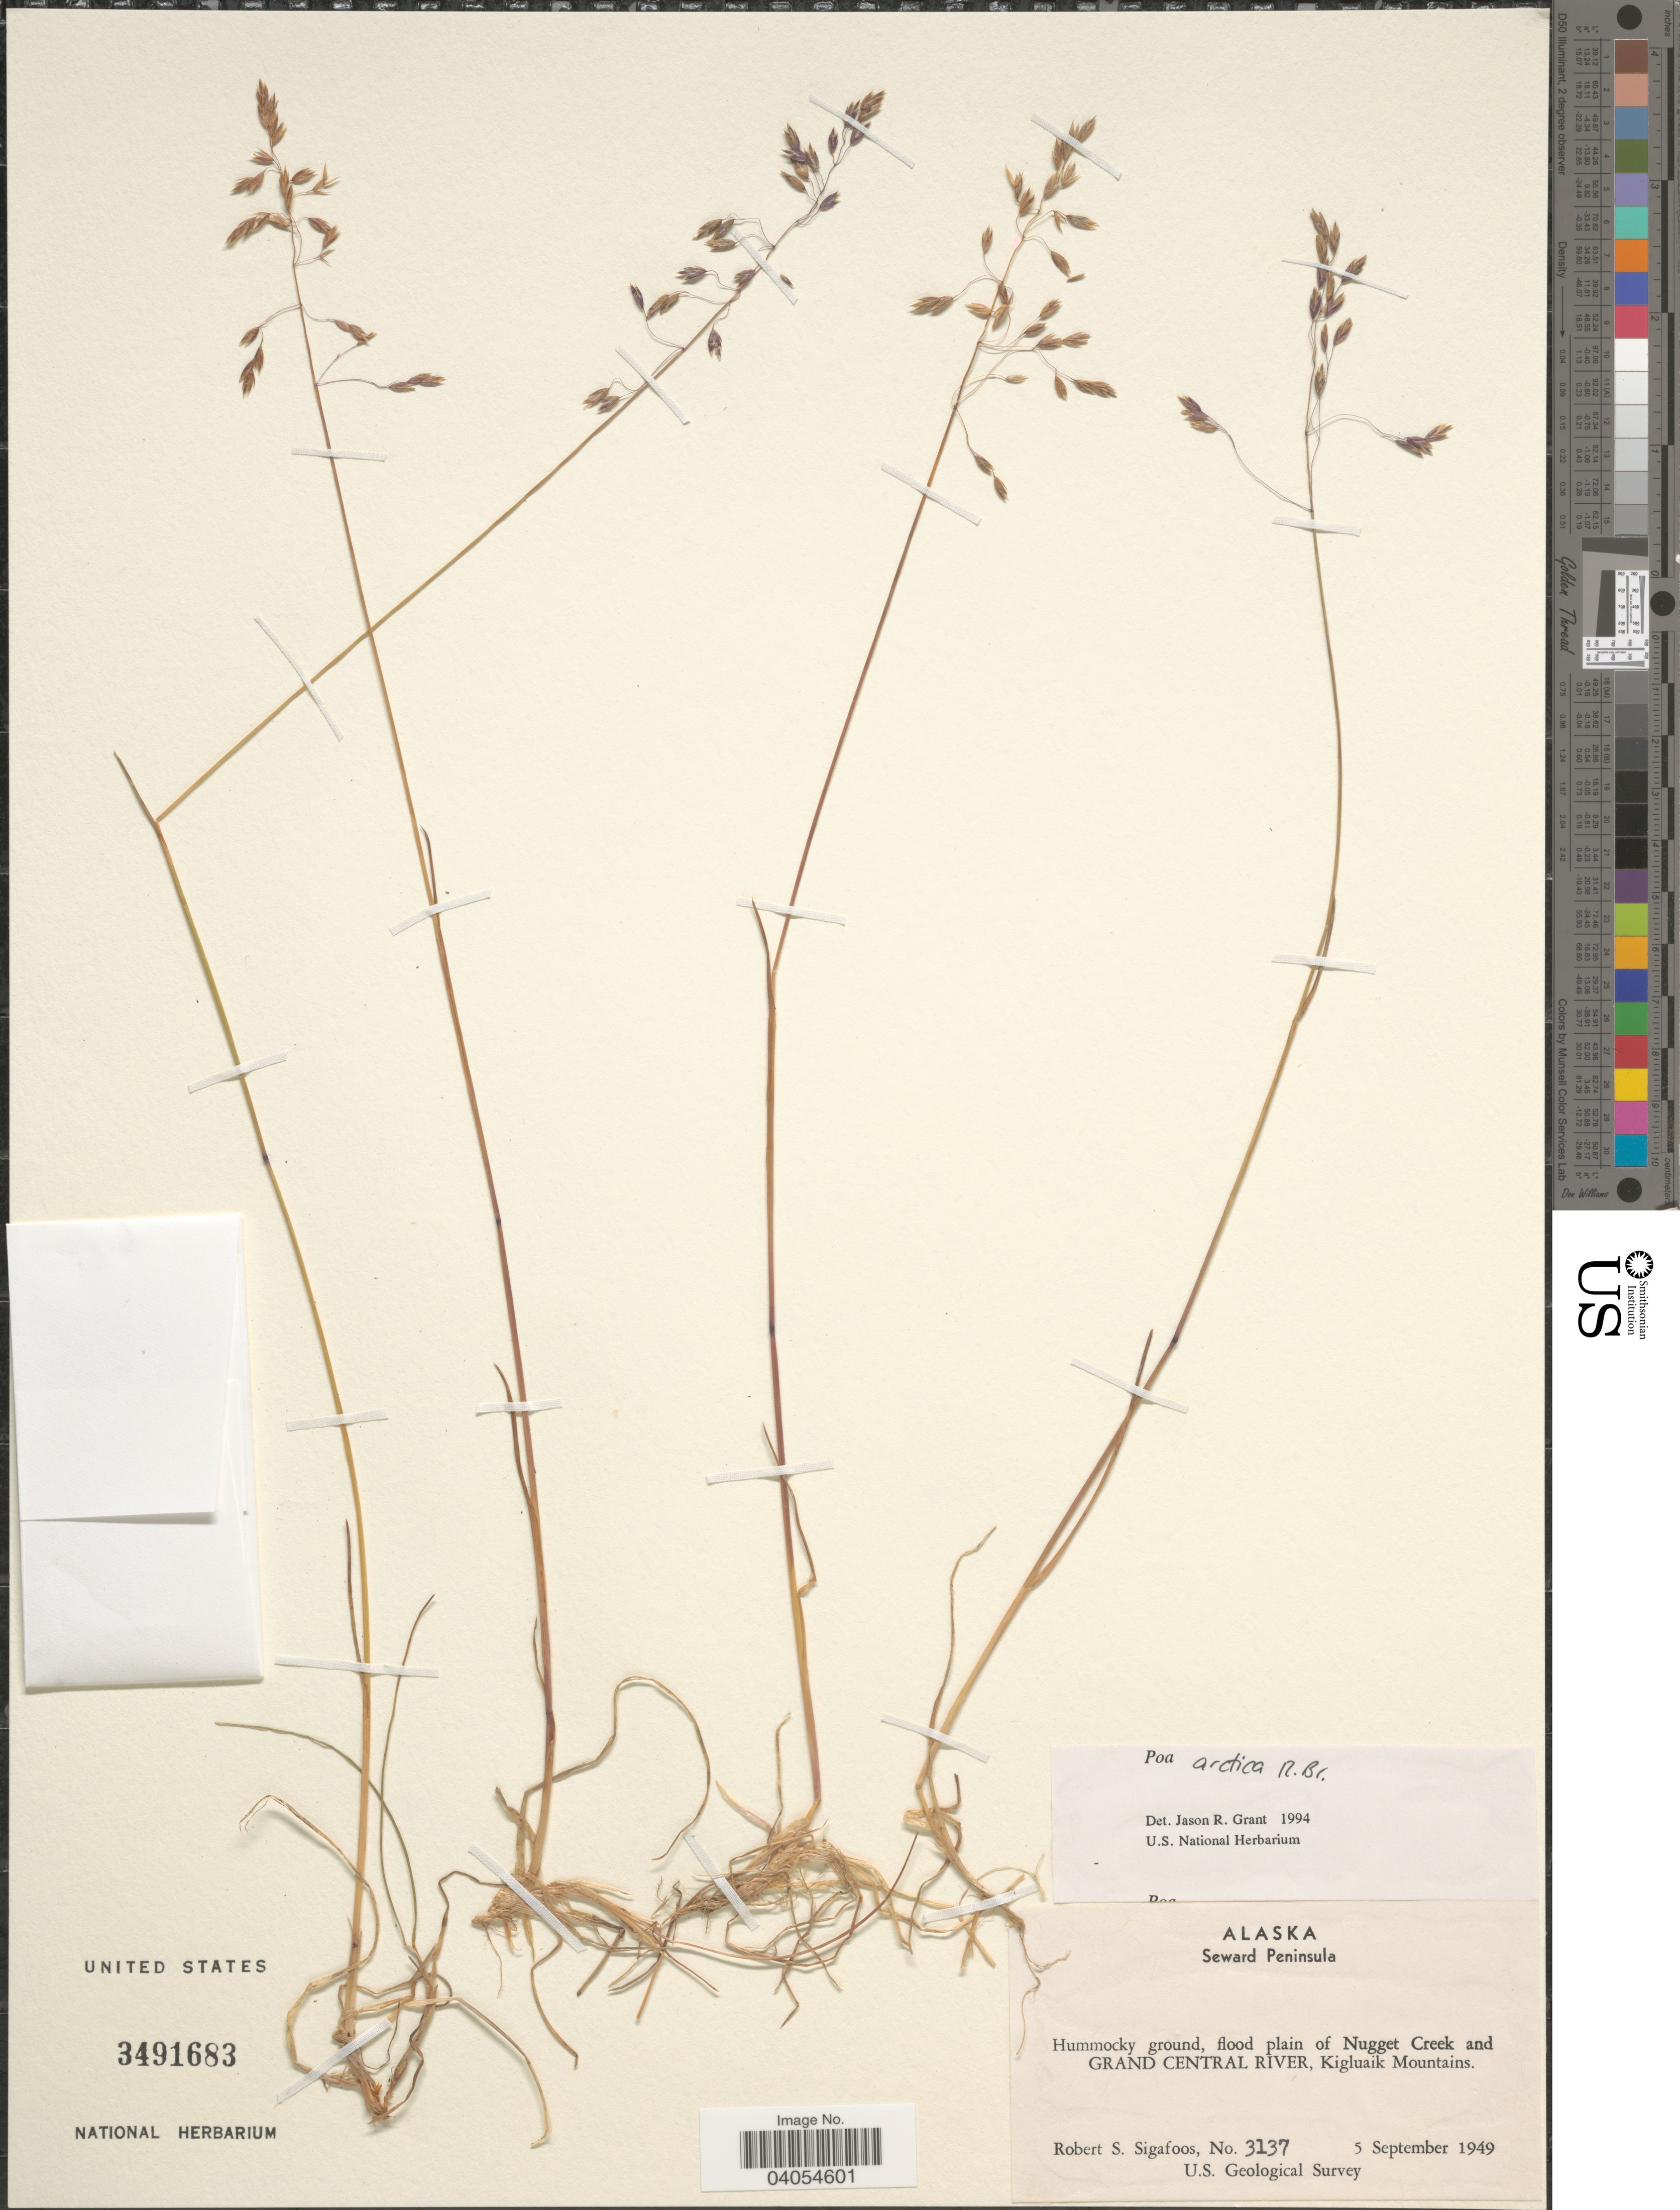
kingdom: Plantae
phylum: Tracheophyta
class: Liliopsida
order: Poales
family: Poaceae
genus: Poa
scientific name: Poa arctica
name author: R. Br.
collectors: R. Sigafoos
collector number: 3137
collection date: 1949-09-05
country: United States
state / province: Alaska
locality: Seward Peninsula. Hummocky ground, flood plain of Nugget Creek and Grand Central River, Kigluaik Mountains.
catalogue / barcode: US 3491683